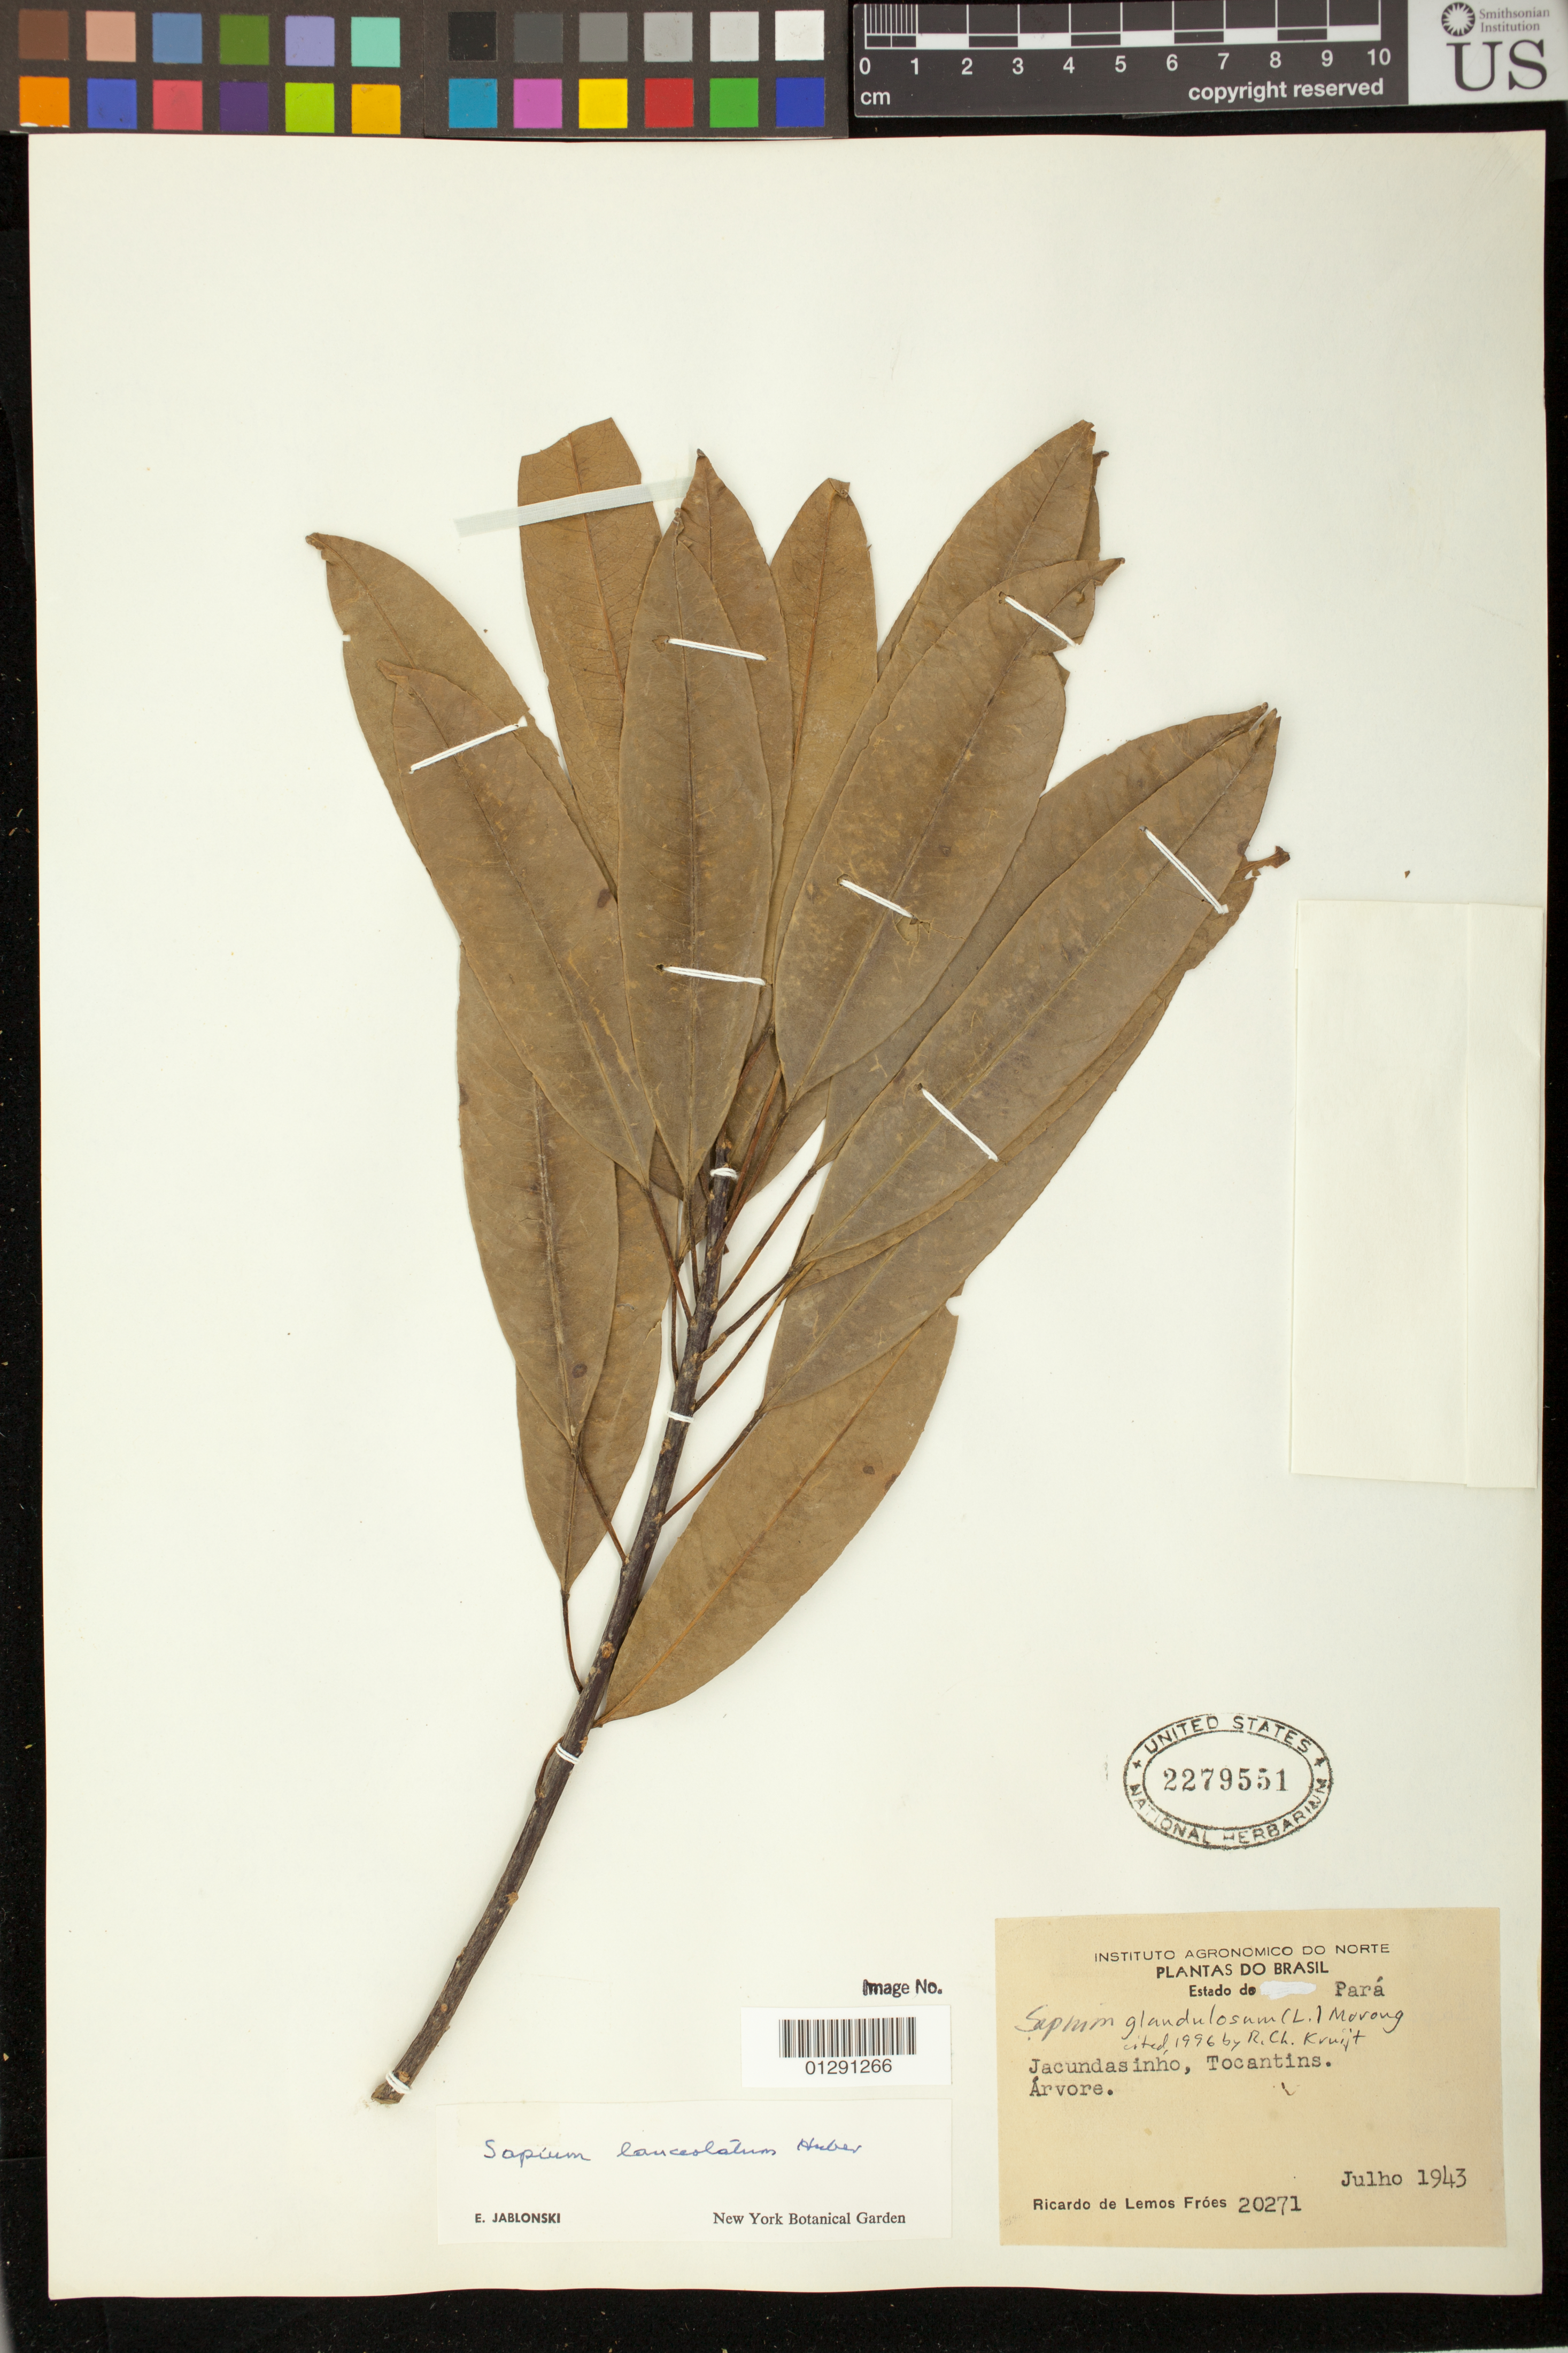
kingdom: Plantae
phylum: Tracheophyta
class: Magnoliopsida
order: Malpighiales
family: Euphorbiaceae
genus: Sapium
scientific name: Sapium glandulatum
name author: (Vell.) Pax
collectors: R. L. Fróes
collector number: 20271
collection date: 1943-07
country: Brazil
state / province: Para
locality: Jacundasinho, Tocantins.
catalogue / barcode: US 2279551